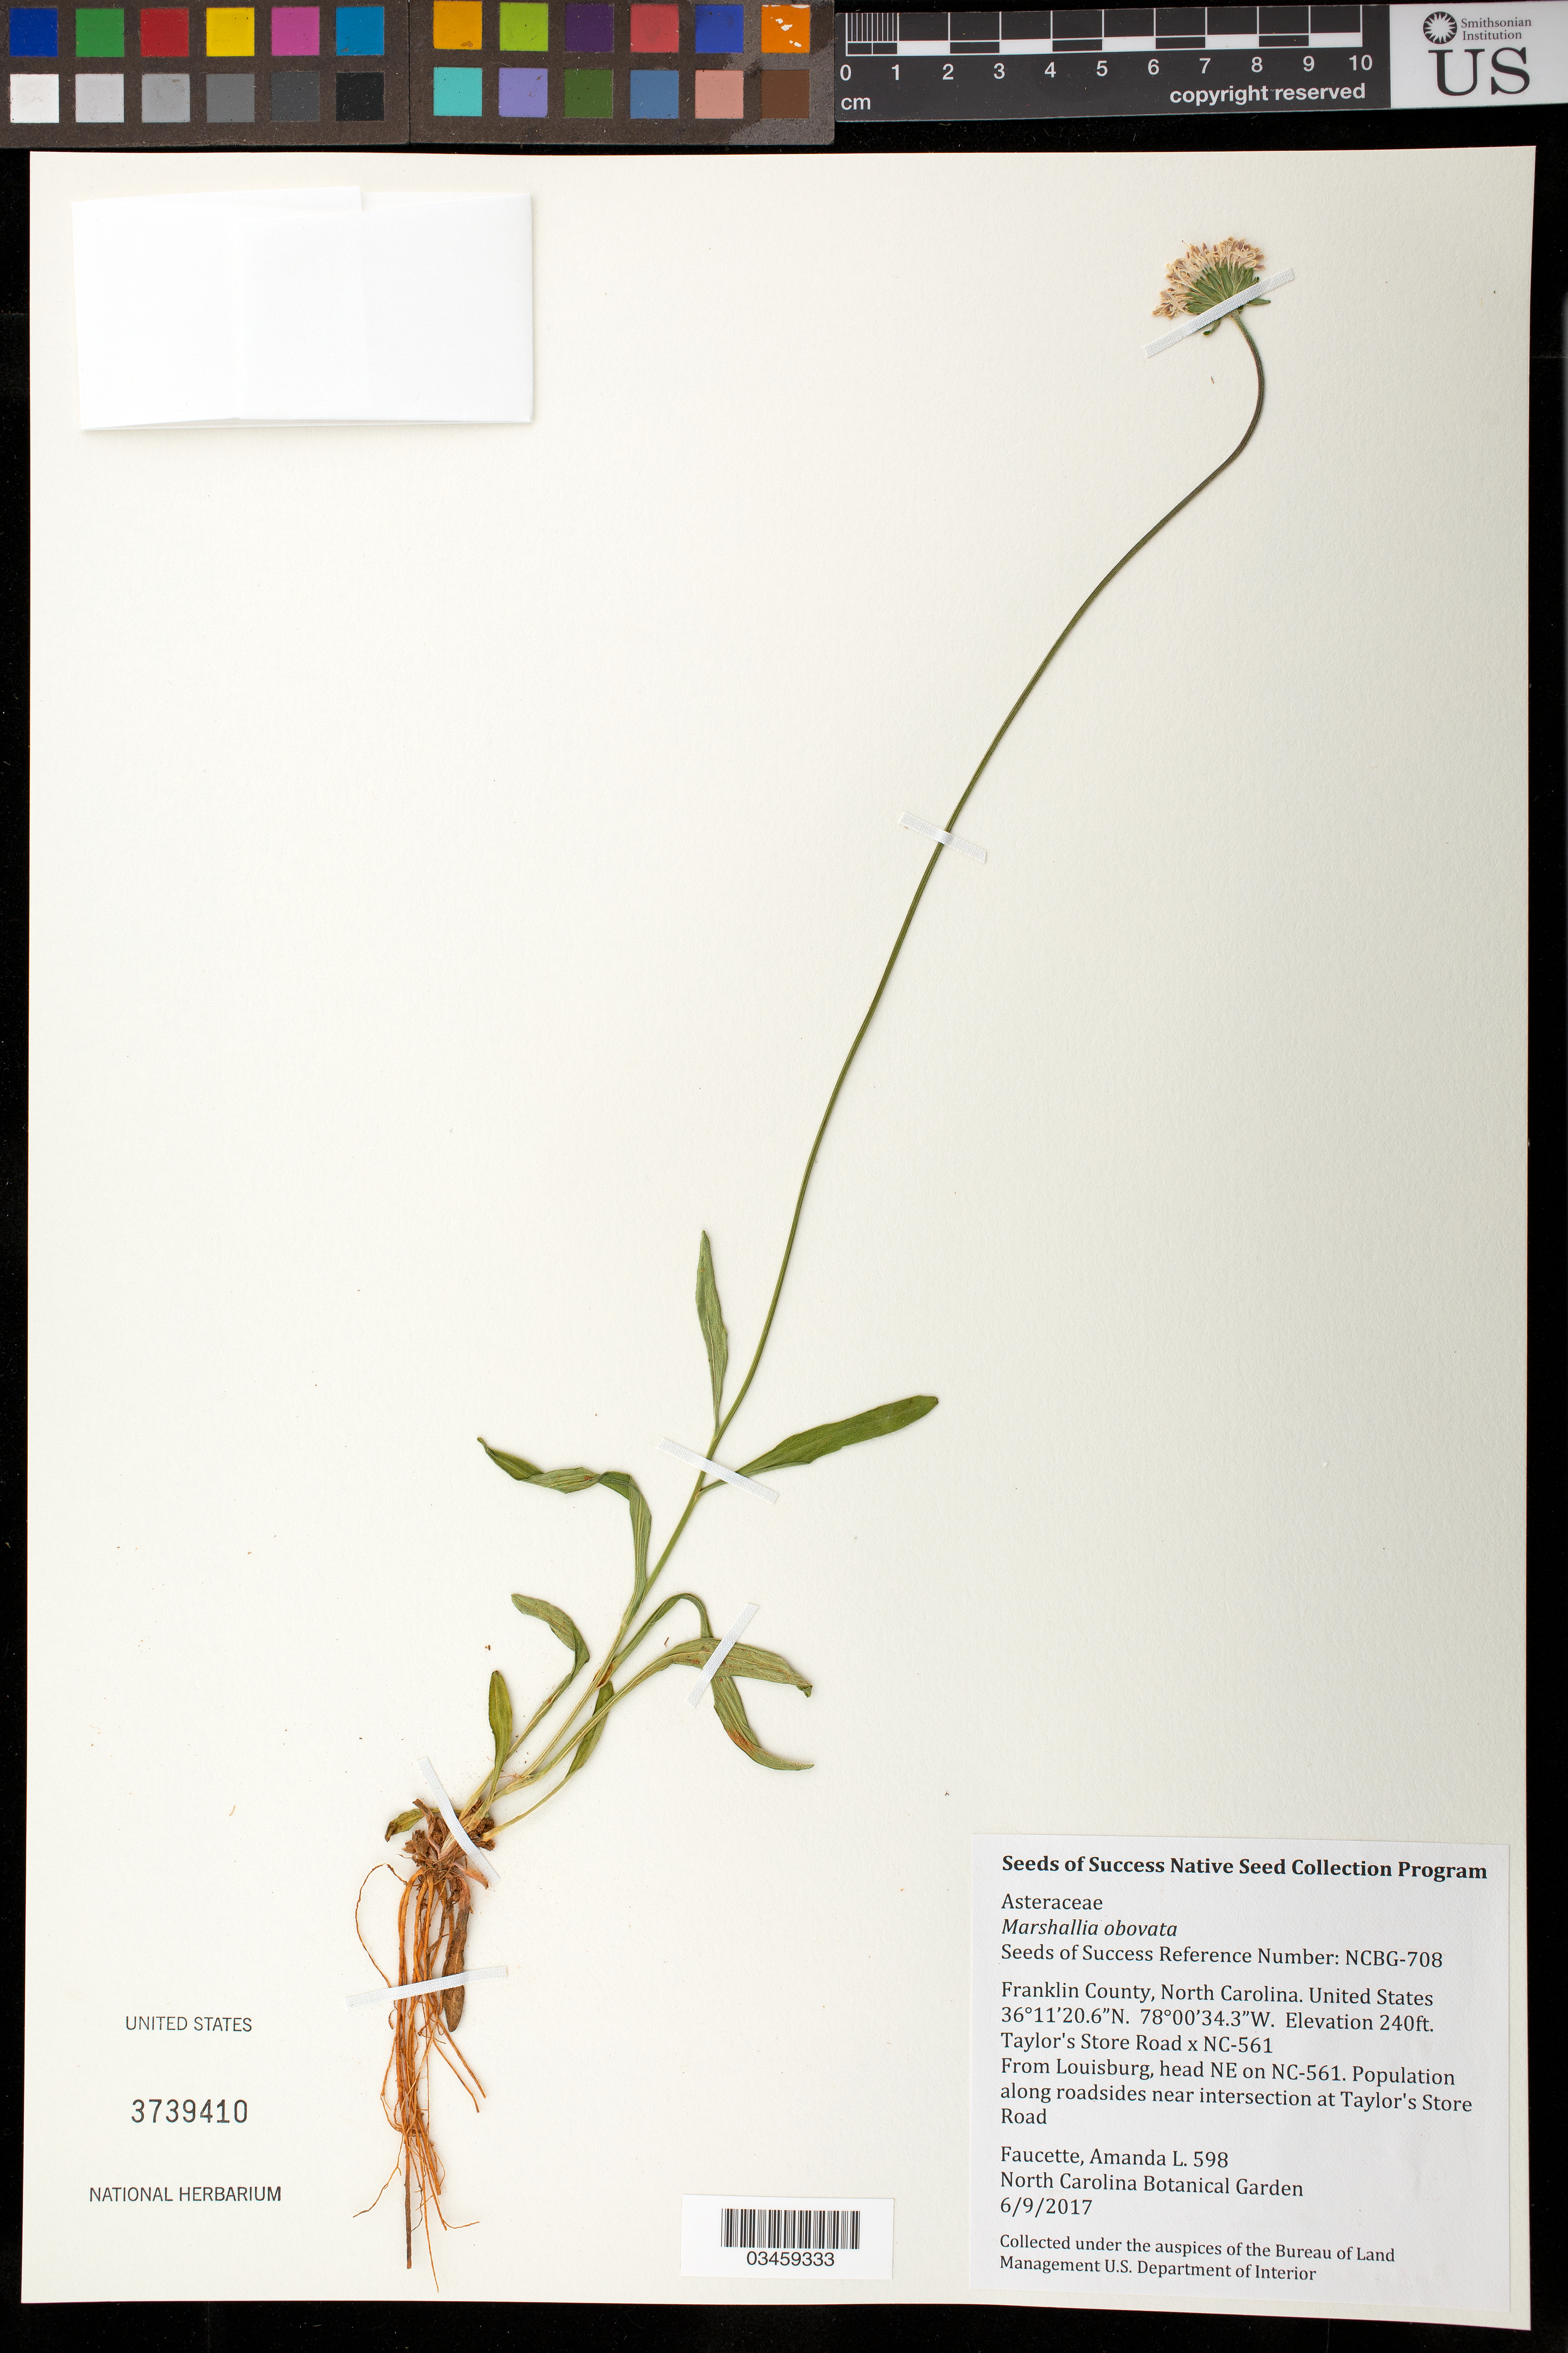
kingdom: Plantae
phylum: Tracheophyta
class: Magnoliopsida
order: Asterales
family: Asteraceae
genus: Marshallia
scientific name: Marshallia obovata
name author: (Walter) Beadle & F.E. Boynton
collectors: A. Faucette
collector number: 598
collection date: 2017-06-09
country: United States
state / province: North Carolina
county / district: Franklin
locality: Taylor's Store Road x NC-561, from Lousburg NE on NC-561, near intersection at Taylor's Store Road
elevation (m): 73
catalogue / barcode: US 3739410